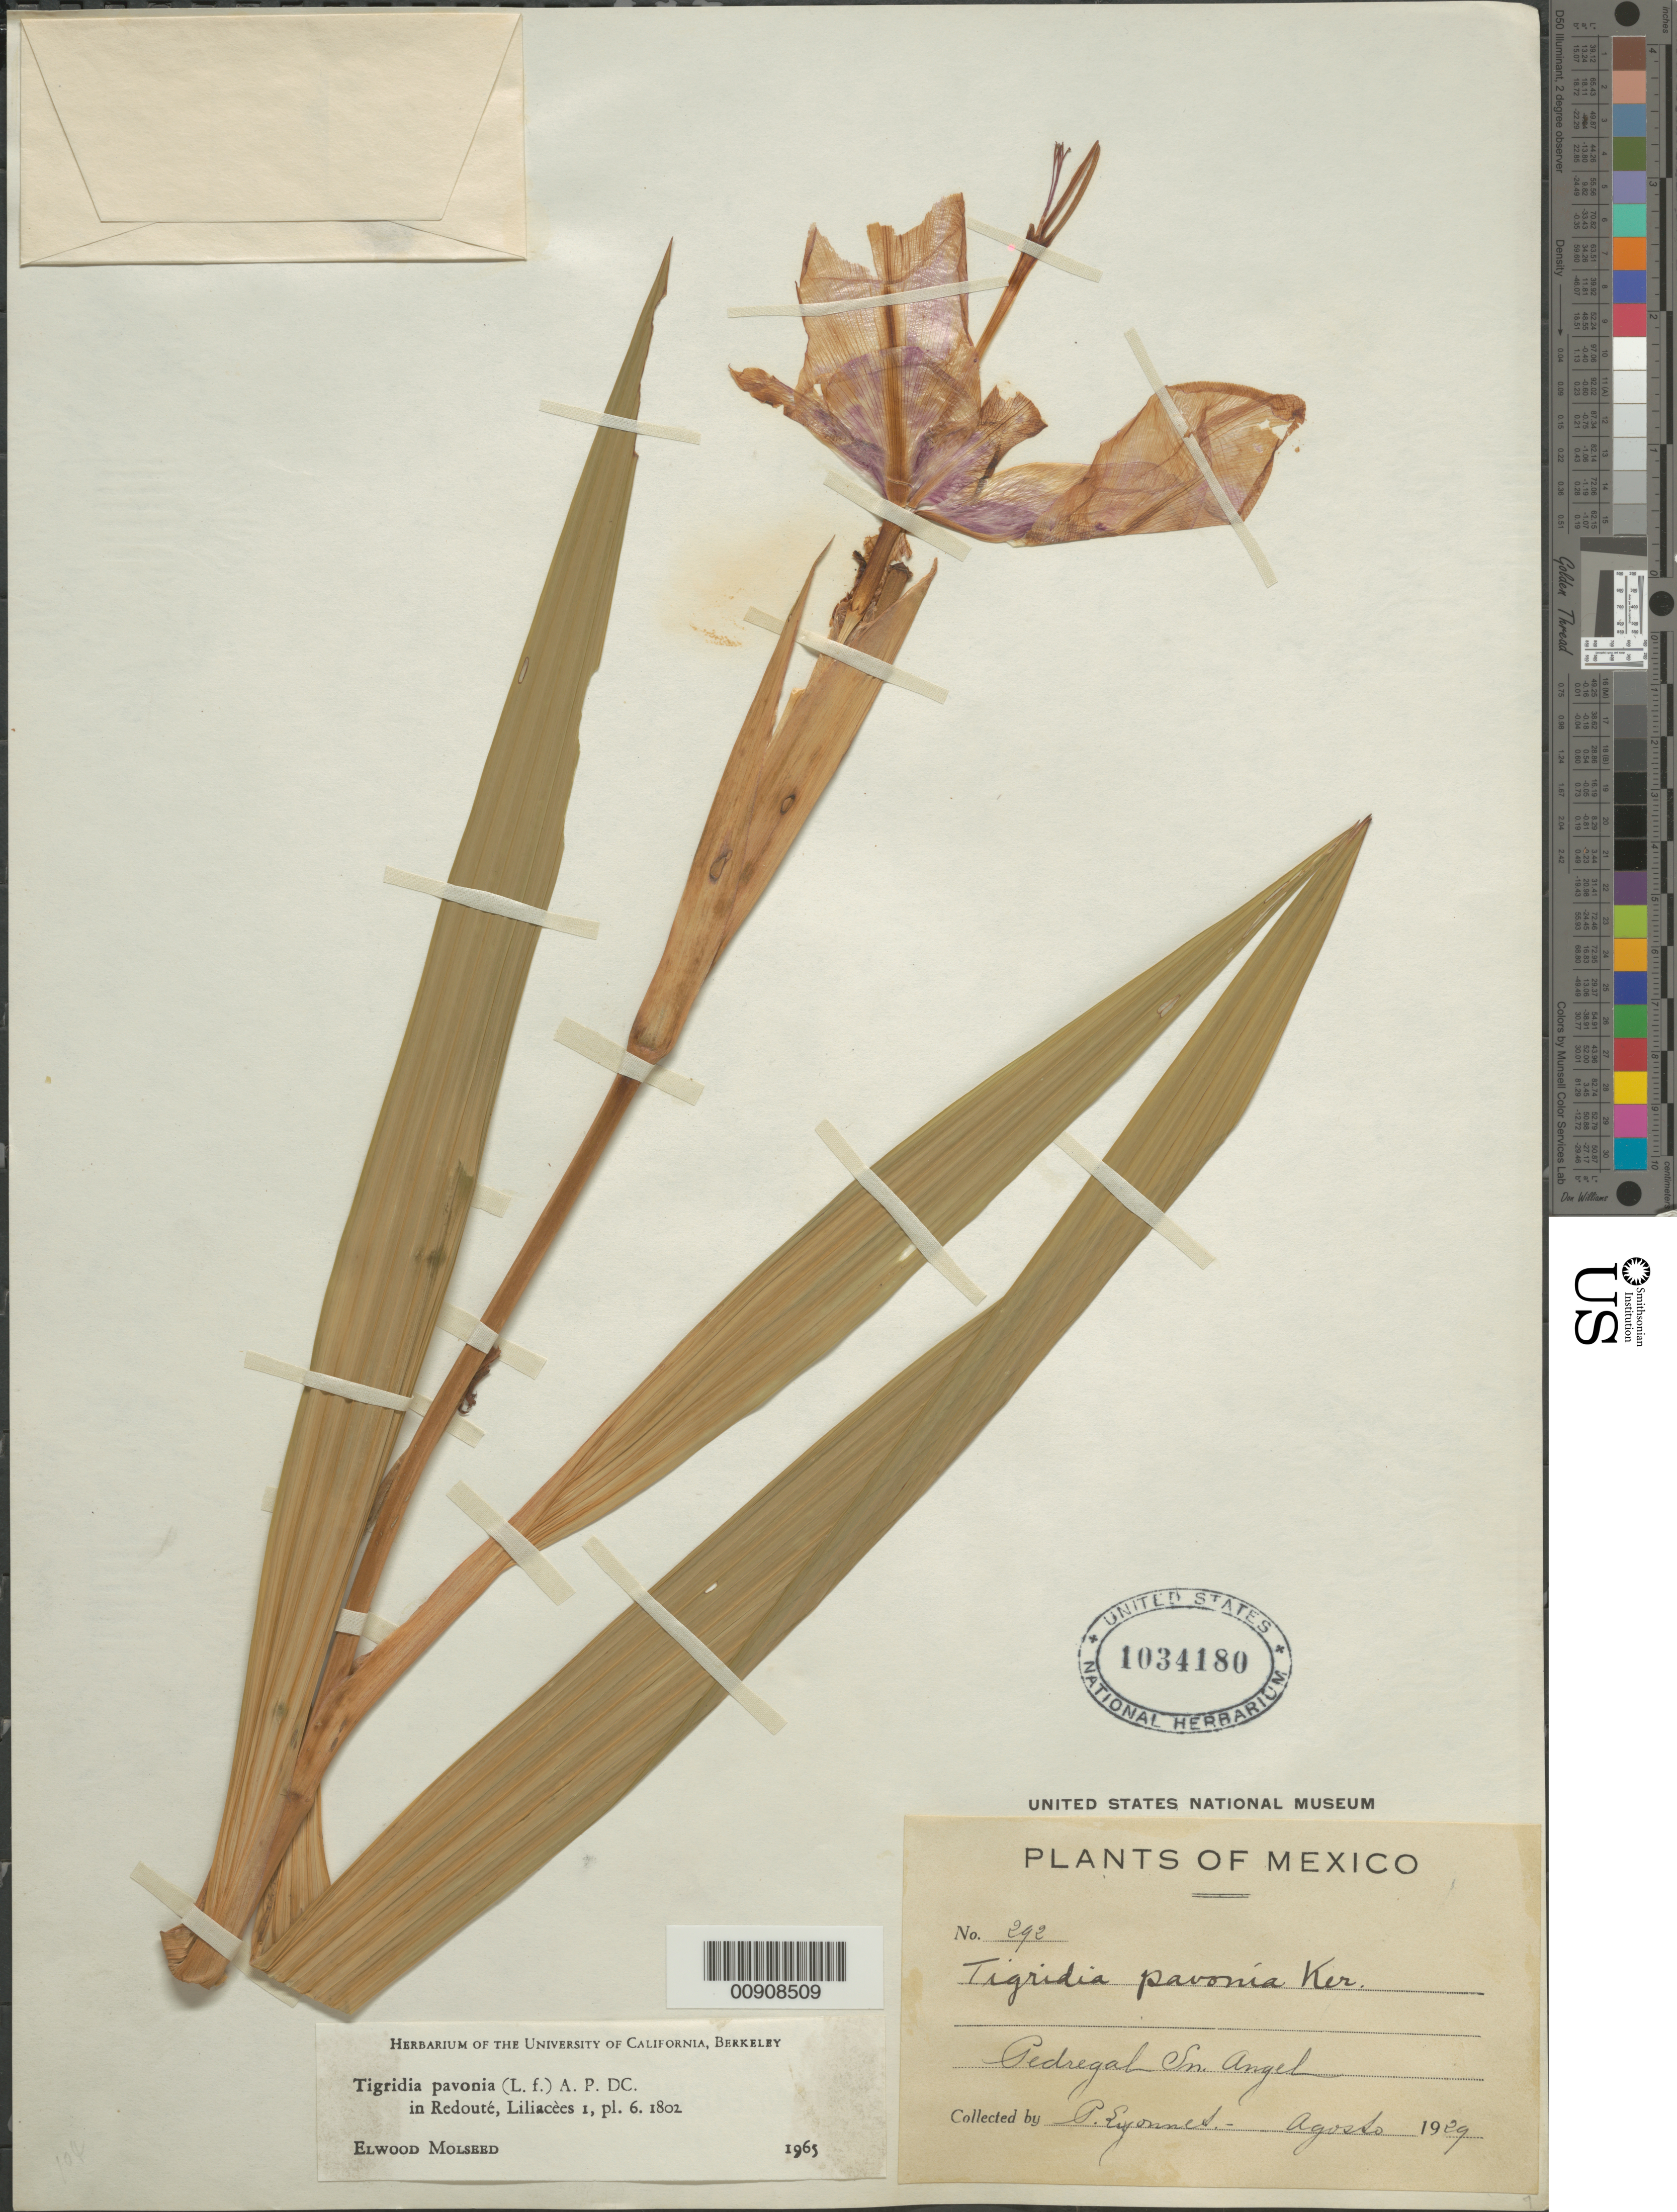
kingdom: Plantae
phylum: Tracheophyta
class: Liliopsida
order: Asparagales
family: Iridaceae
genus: Tigridia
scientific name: Tigridia pavonia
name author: (L. f.) DC.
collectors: Bro. E. Lyonnet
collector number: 292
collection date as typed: Aug 1929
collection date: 1929-08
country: Mexico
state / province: Distrito Federal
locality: Pedregal Sn. Angel.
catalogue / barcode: US 1034180